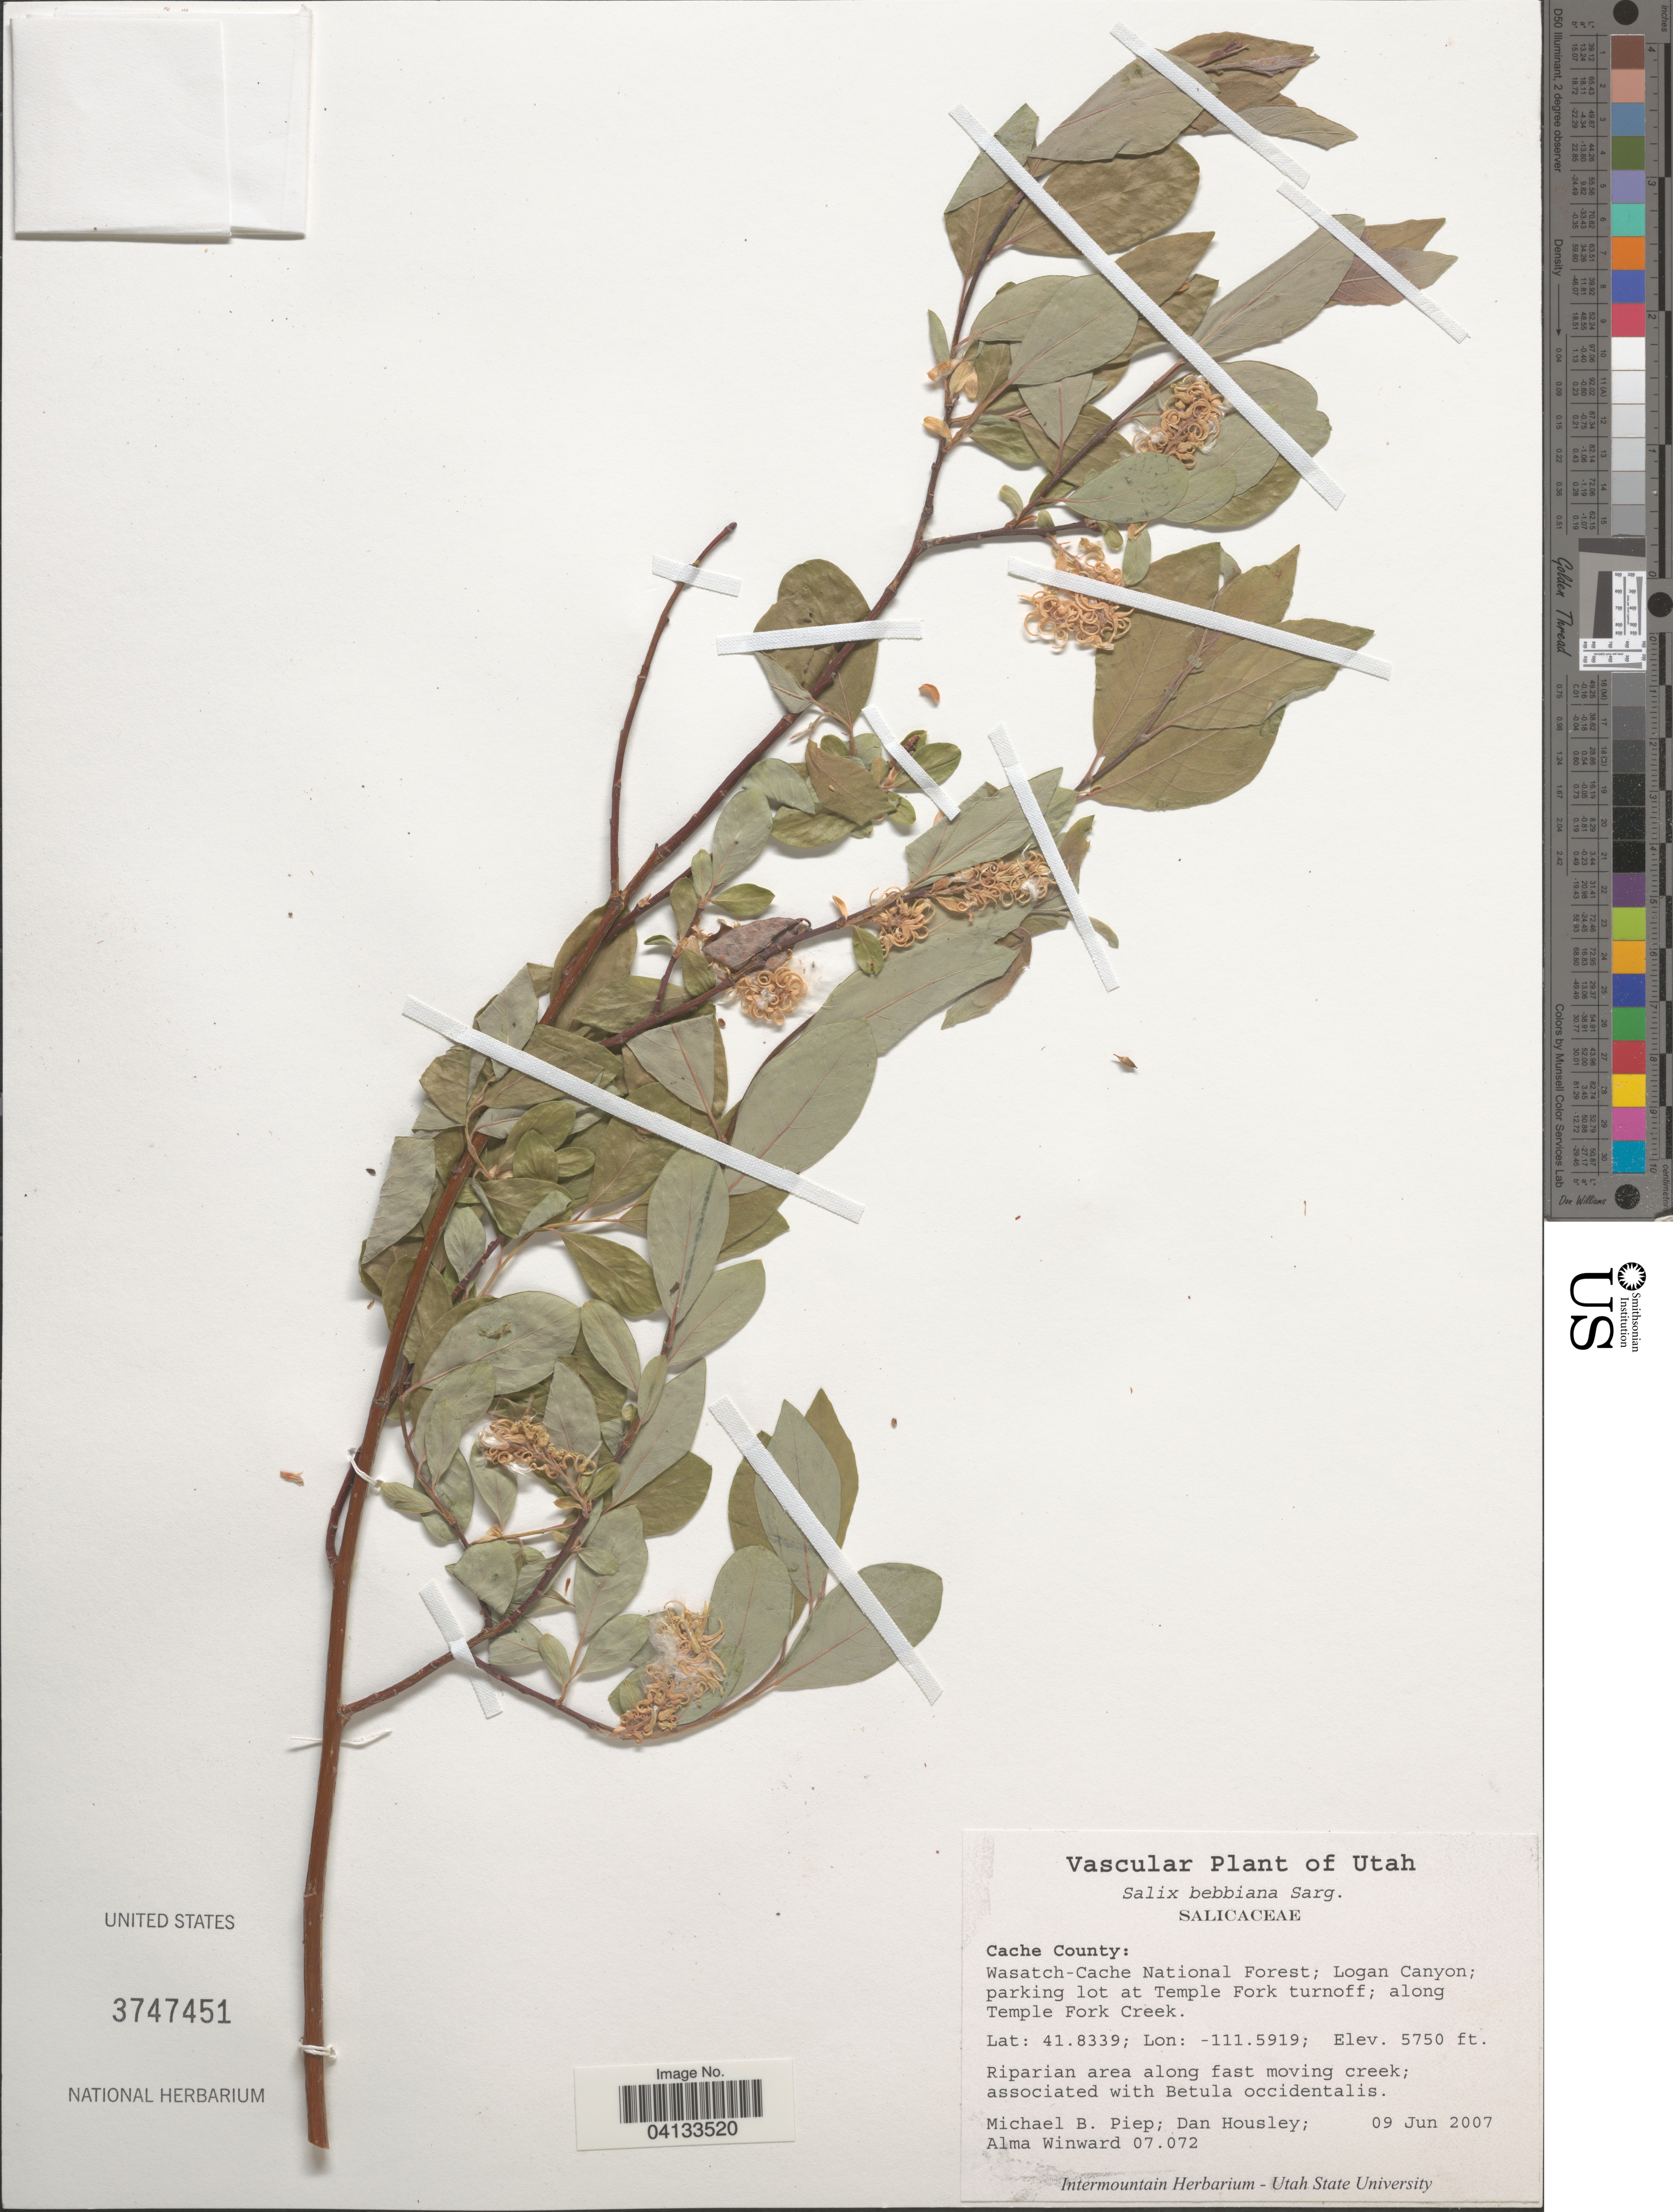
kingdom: Plantae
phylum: Tracheophyta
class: Magnoliopsida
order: Malpighiales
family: Salicaceae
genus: Salix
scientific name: Salix bebbiana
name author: Sarg.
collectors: M. Piep, D. Housley & A. Winward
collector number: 07.072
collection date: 2007-06-09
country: United States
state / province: Utah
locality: Cache County: Wasatch-Cache National Forest; Logan Canyon; parking lot at Temple Fork turnoff; along Temple Fork Creek. Riparian area along fast moving creek.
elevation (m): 1753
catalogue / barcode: US 3747451